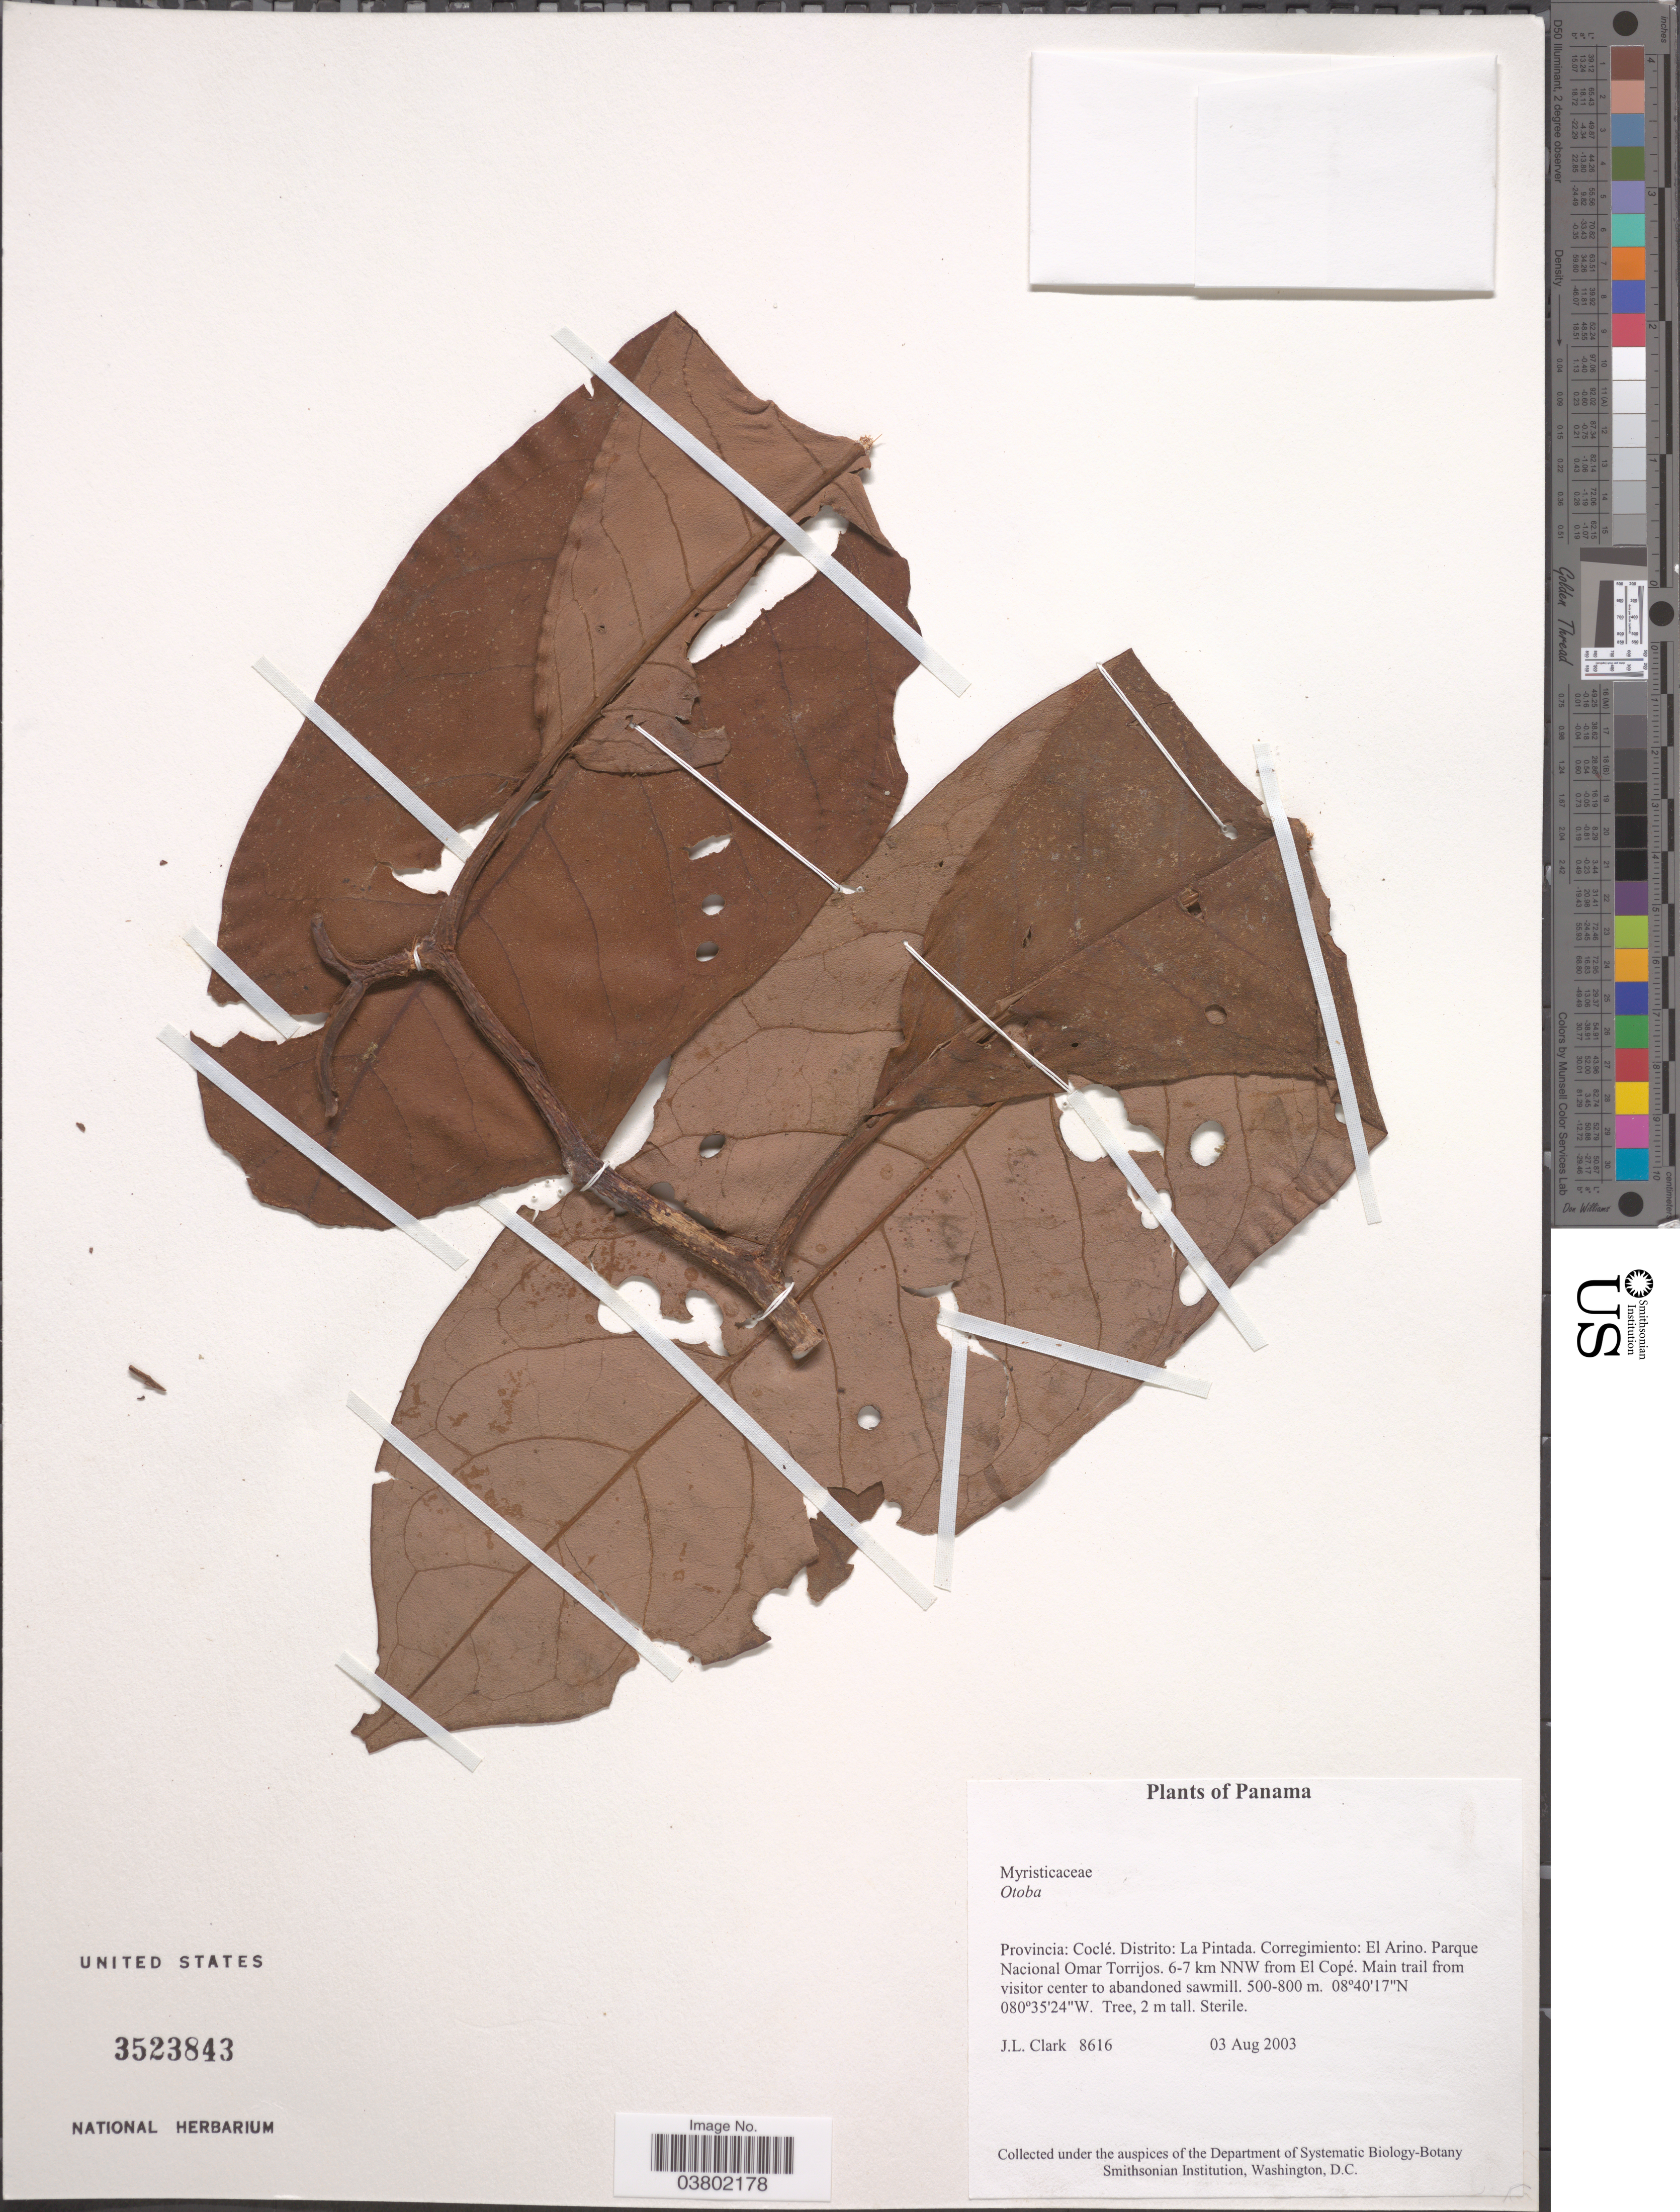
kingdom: Plantae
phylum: Tracheophyta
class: Magnoliopsida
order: Magnoliales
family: Myristicaceae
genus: Otoba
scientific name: Otoba sp.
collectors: J. L. Clark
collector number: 8616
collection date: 2003-08-03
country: Panama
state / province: Cocle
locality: Distrito: La Pintada. Corregimiento: El Arino. Parque Nacional Omar Torrijos. 6-7 km NNW from El Copé.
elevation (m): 500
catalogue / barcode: US 3523843